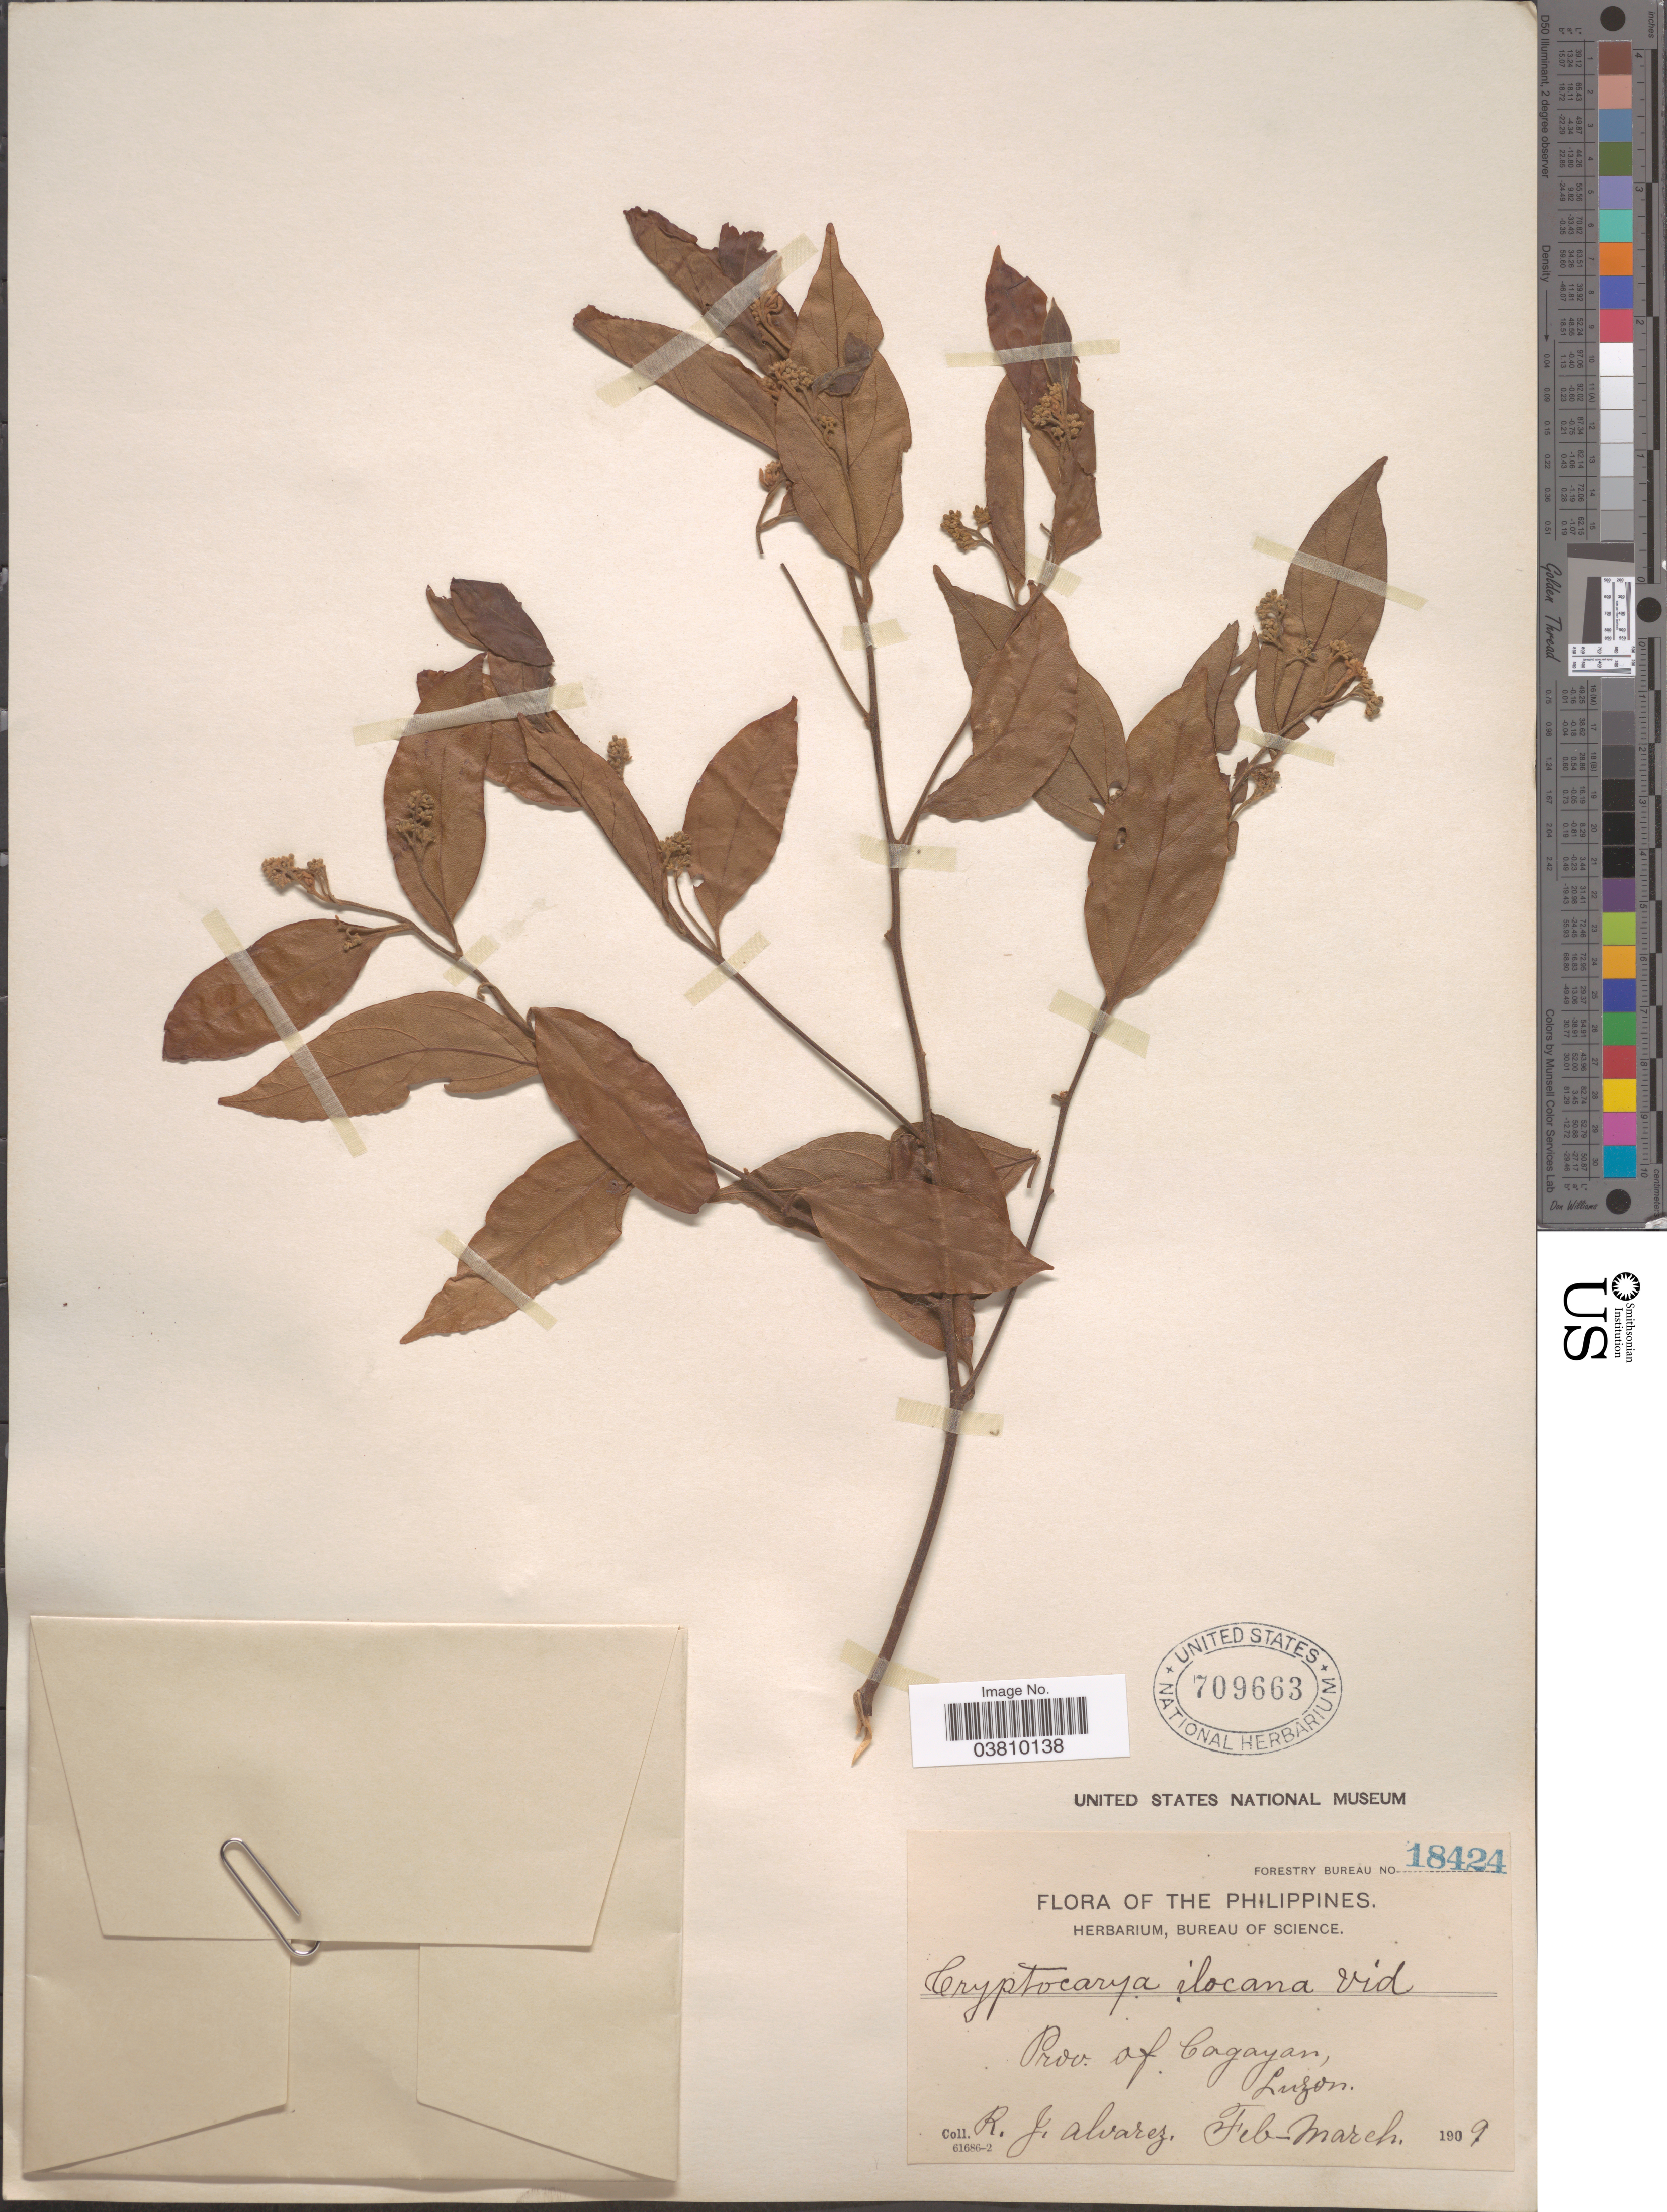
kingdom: Plantae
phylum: Tracheophyta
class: Magnoliopsida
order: Laurales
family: Lauraceae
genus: Cryptocarya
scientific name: Cryptocarya ilocana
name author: (Reinecke) A.C. Sm.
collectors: R. Alvarez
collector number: Forestry Bureau 18424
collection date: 1909-02/1909-03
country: Philippines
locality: Prov. of Cagayan, Luzon.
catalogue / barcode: US 709663